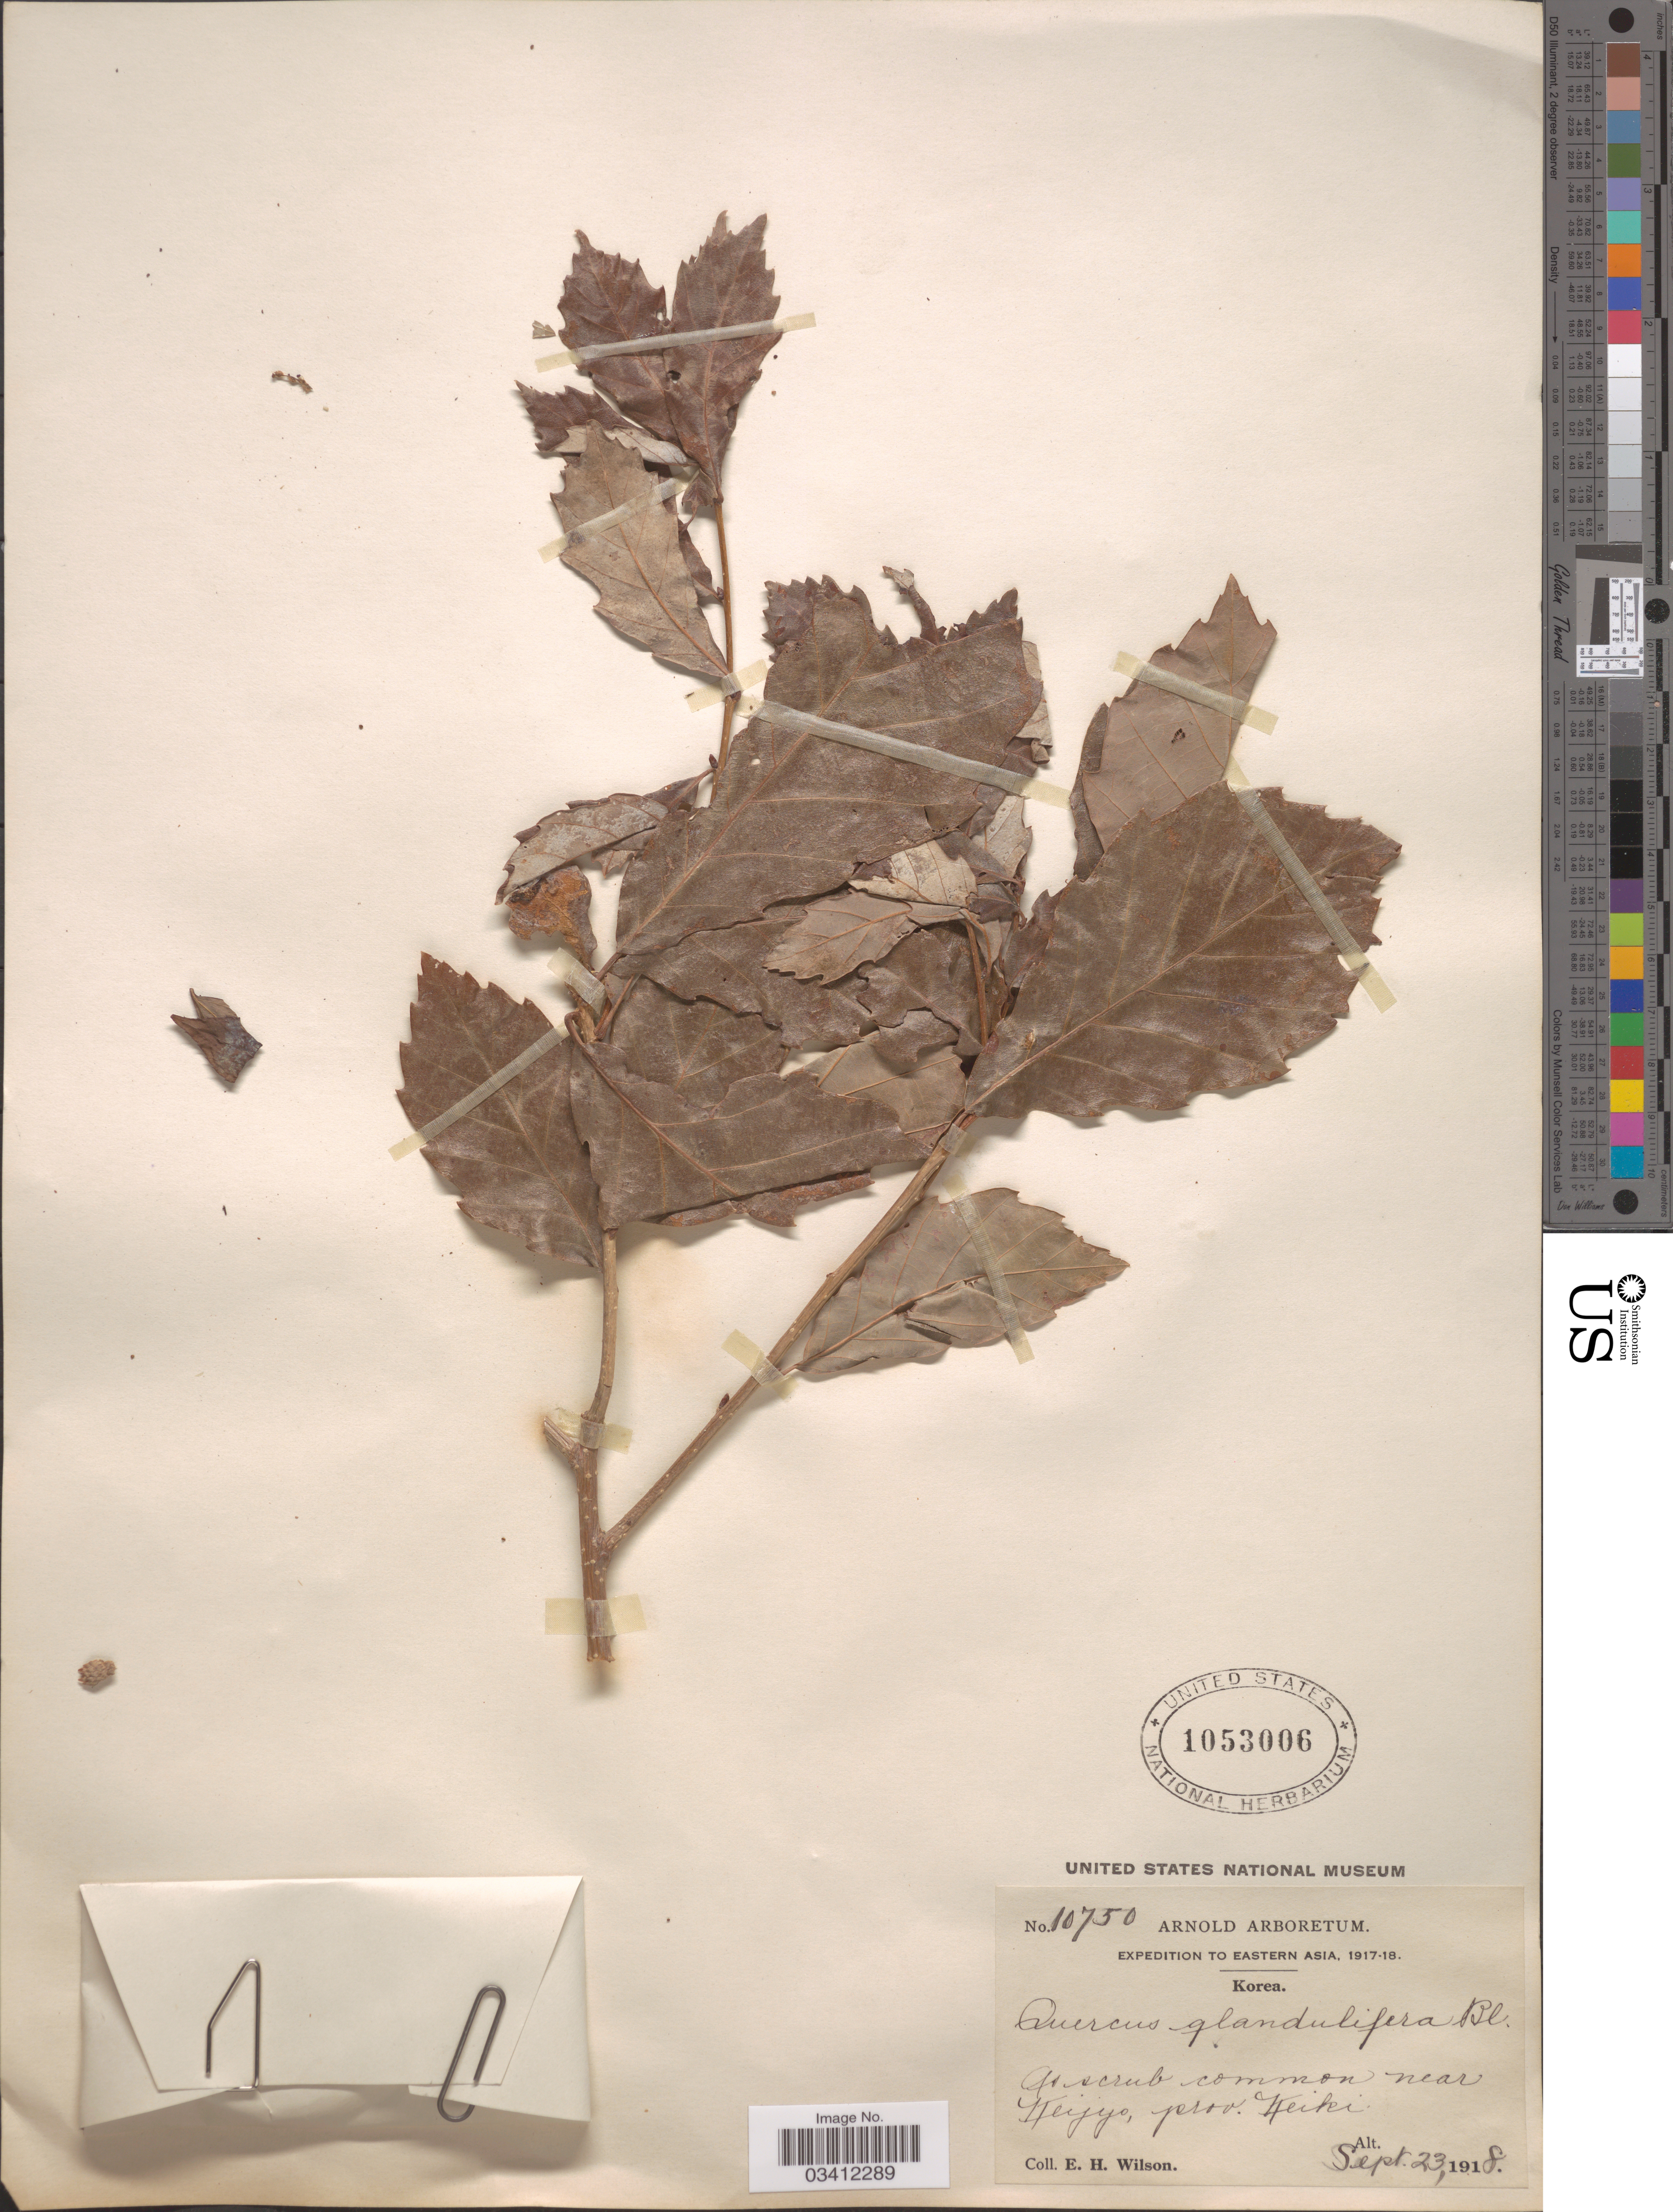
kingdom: Plantae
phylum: Tracheophyta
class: Magnoliopsida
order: Fagales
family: Fagaceae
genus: Quercus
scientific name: Quercus serrata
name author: Thunb.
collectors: E. Wilson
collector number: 10750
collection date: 1918-09-23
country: South Korea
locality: Eastern Asia. Near Keijyo, Prov. Keiki.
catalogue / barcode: US 1053006